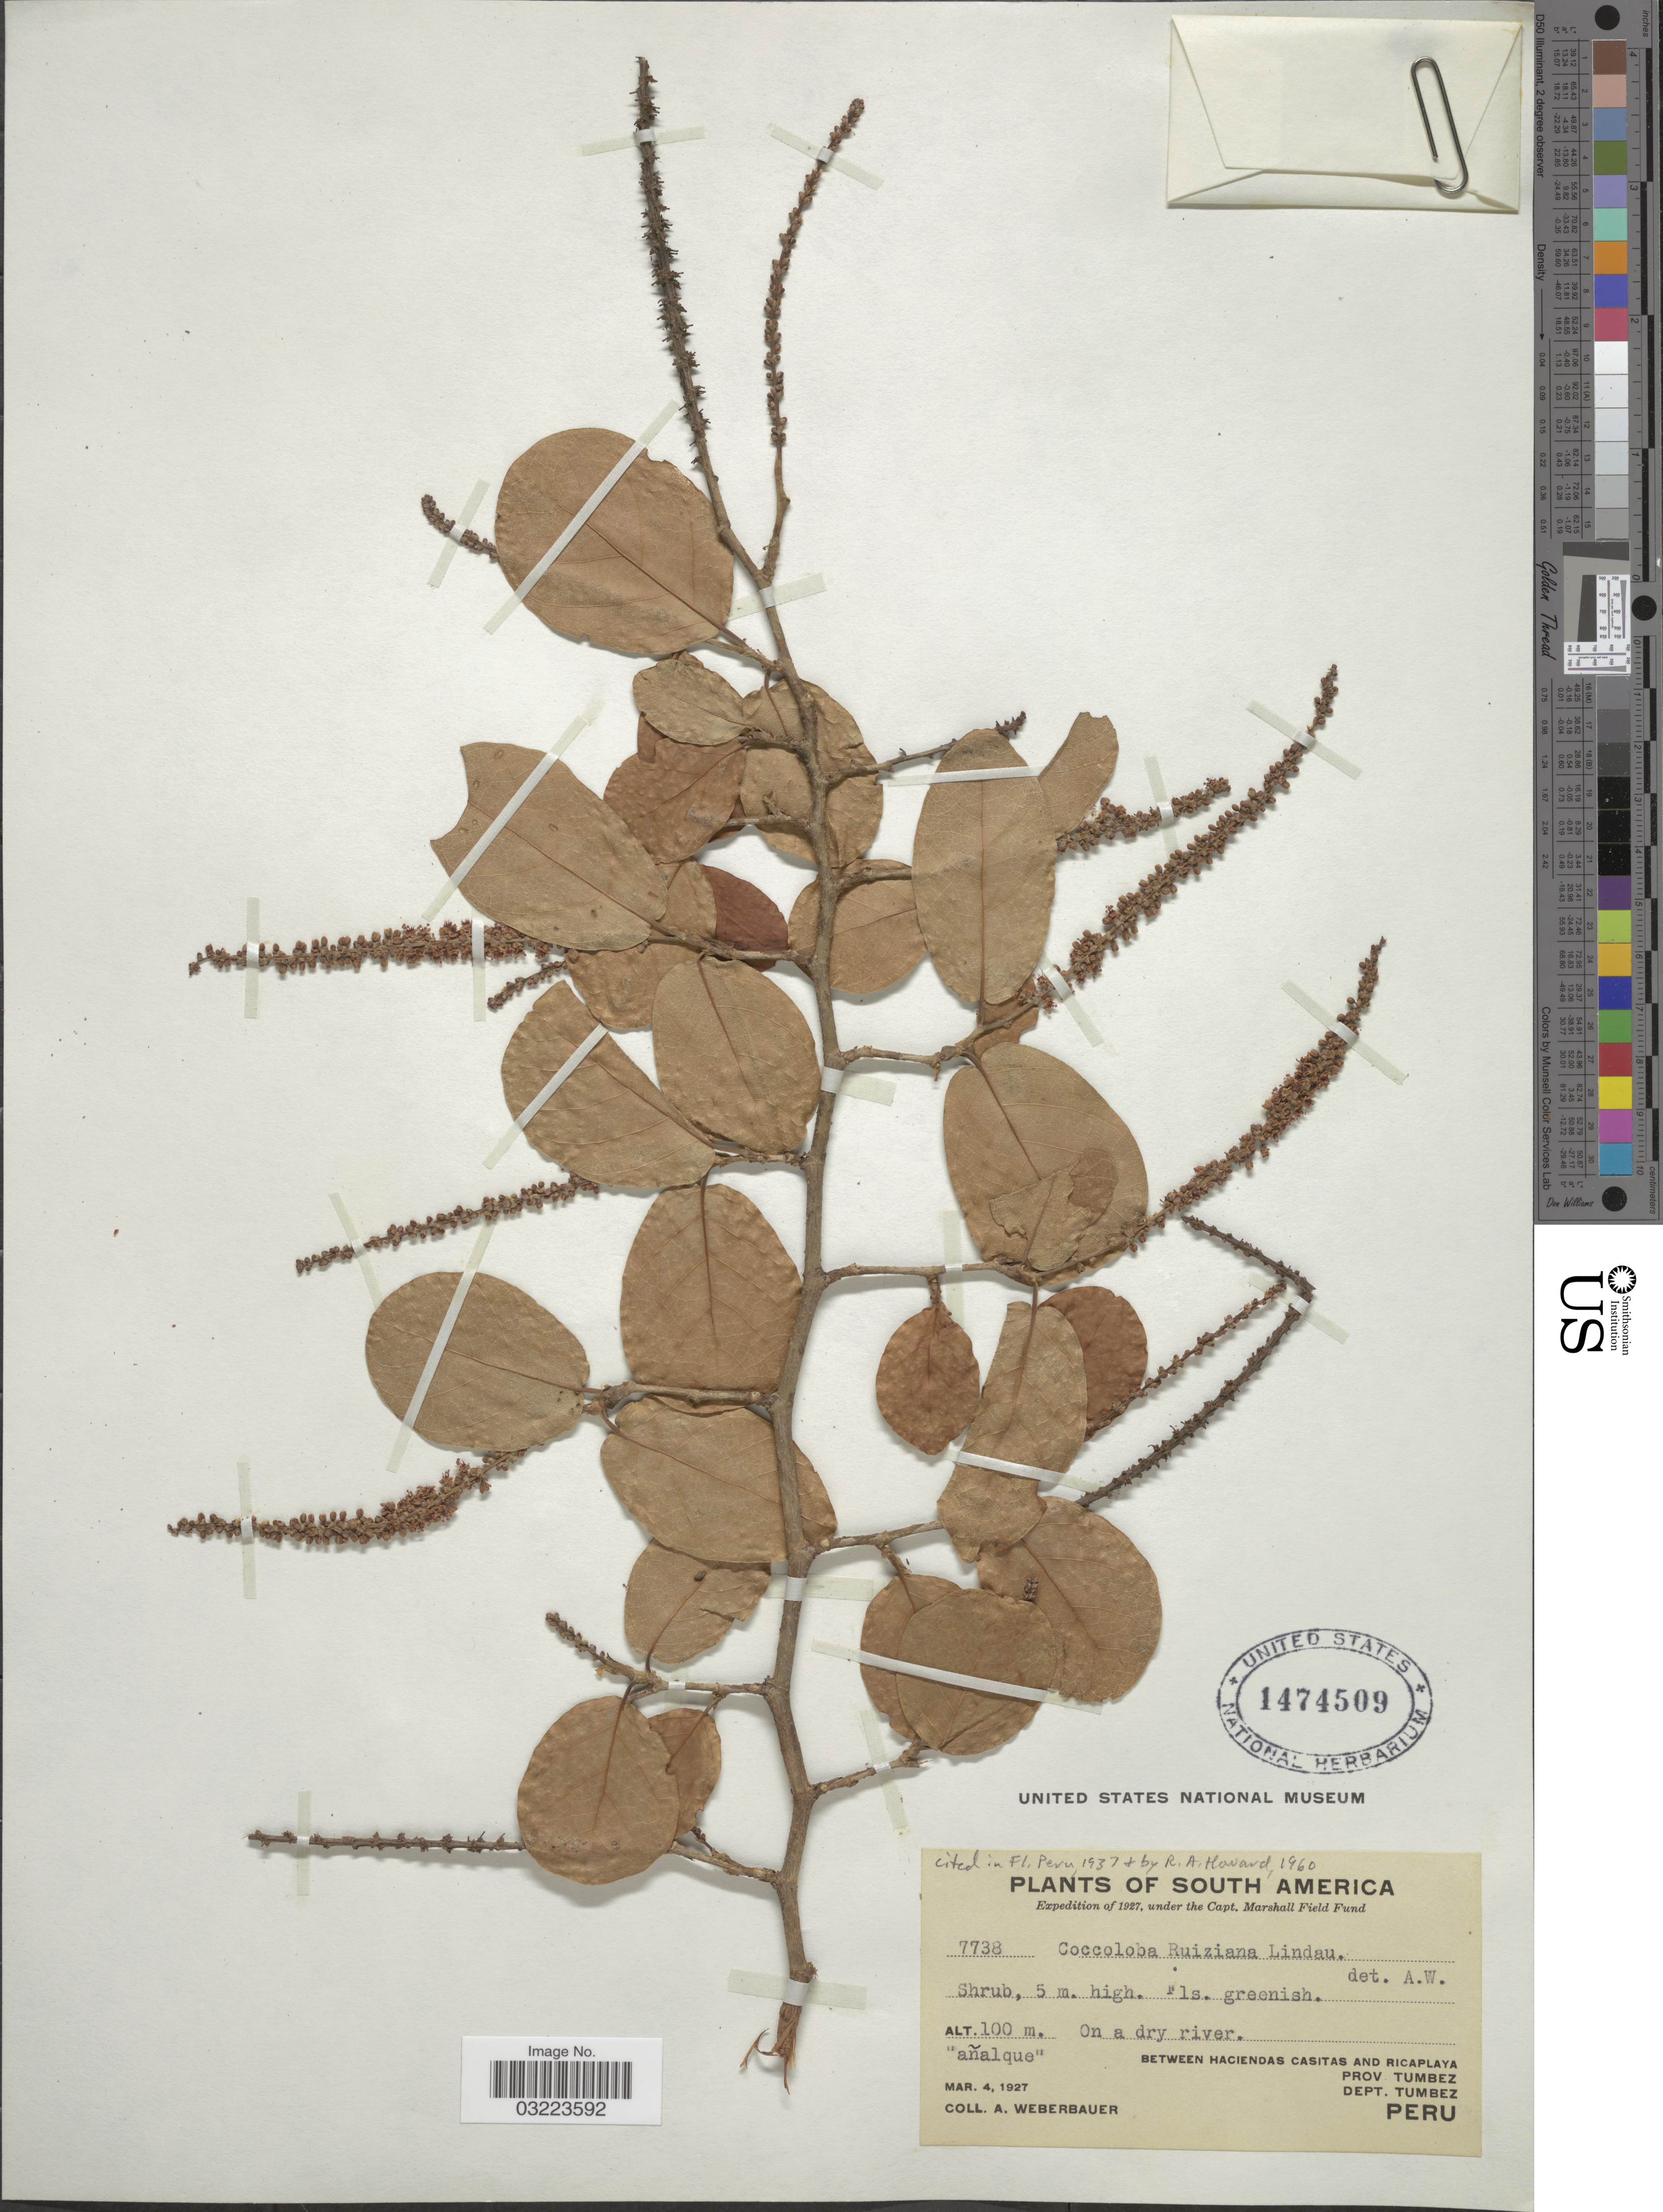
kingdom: Plantae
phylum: Tracheophyta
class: Magnoliopsida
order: Caryophyllales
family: Polygonaceae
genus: Coccoloba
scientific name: Coccoloba ruiziana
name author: Lindau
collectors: A. Weberbauer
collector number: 7738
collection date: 1927-03-04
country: Peru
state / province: Tumbes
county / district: Tumbes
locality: Between Haciendas Casitas and Ricaplaya, Prov. Tumbez, Dept. Tumbez.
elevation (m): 100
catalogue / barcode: US 1474509